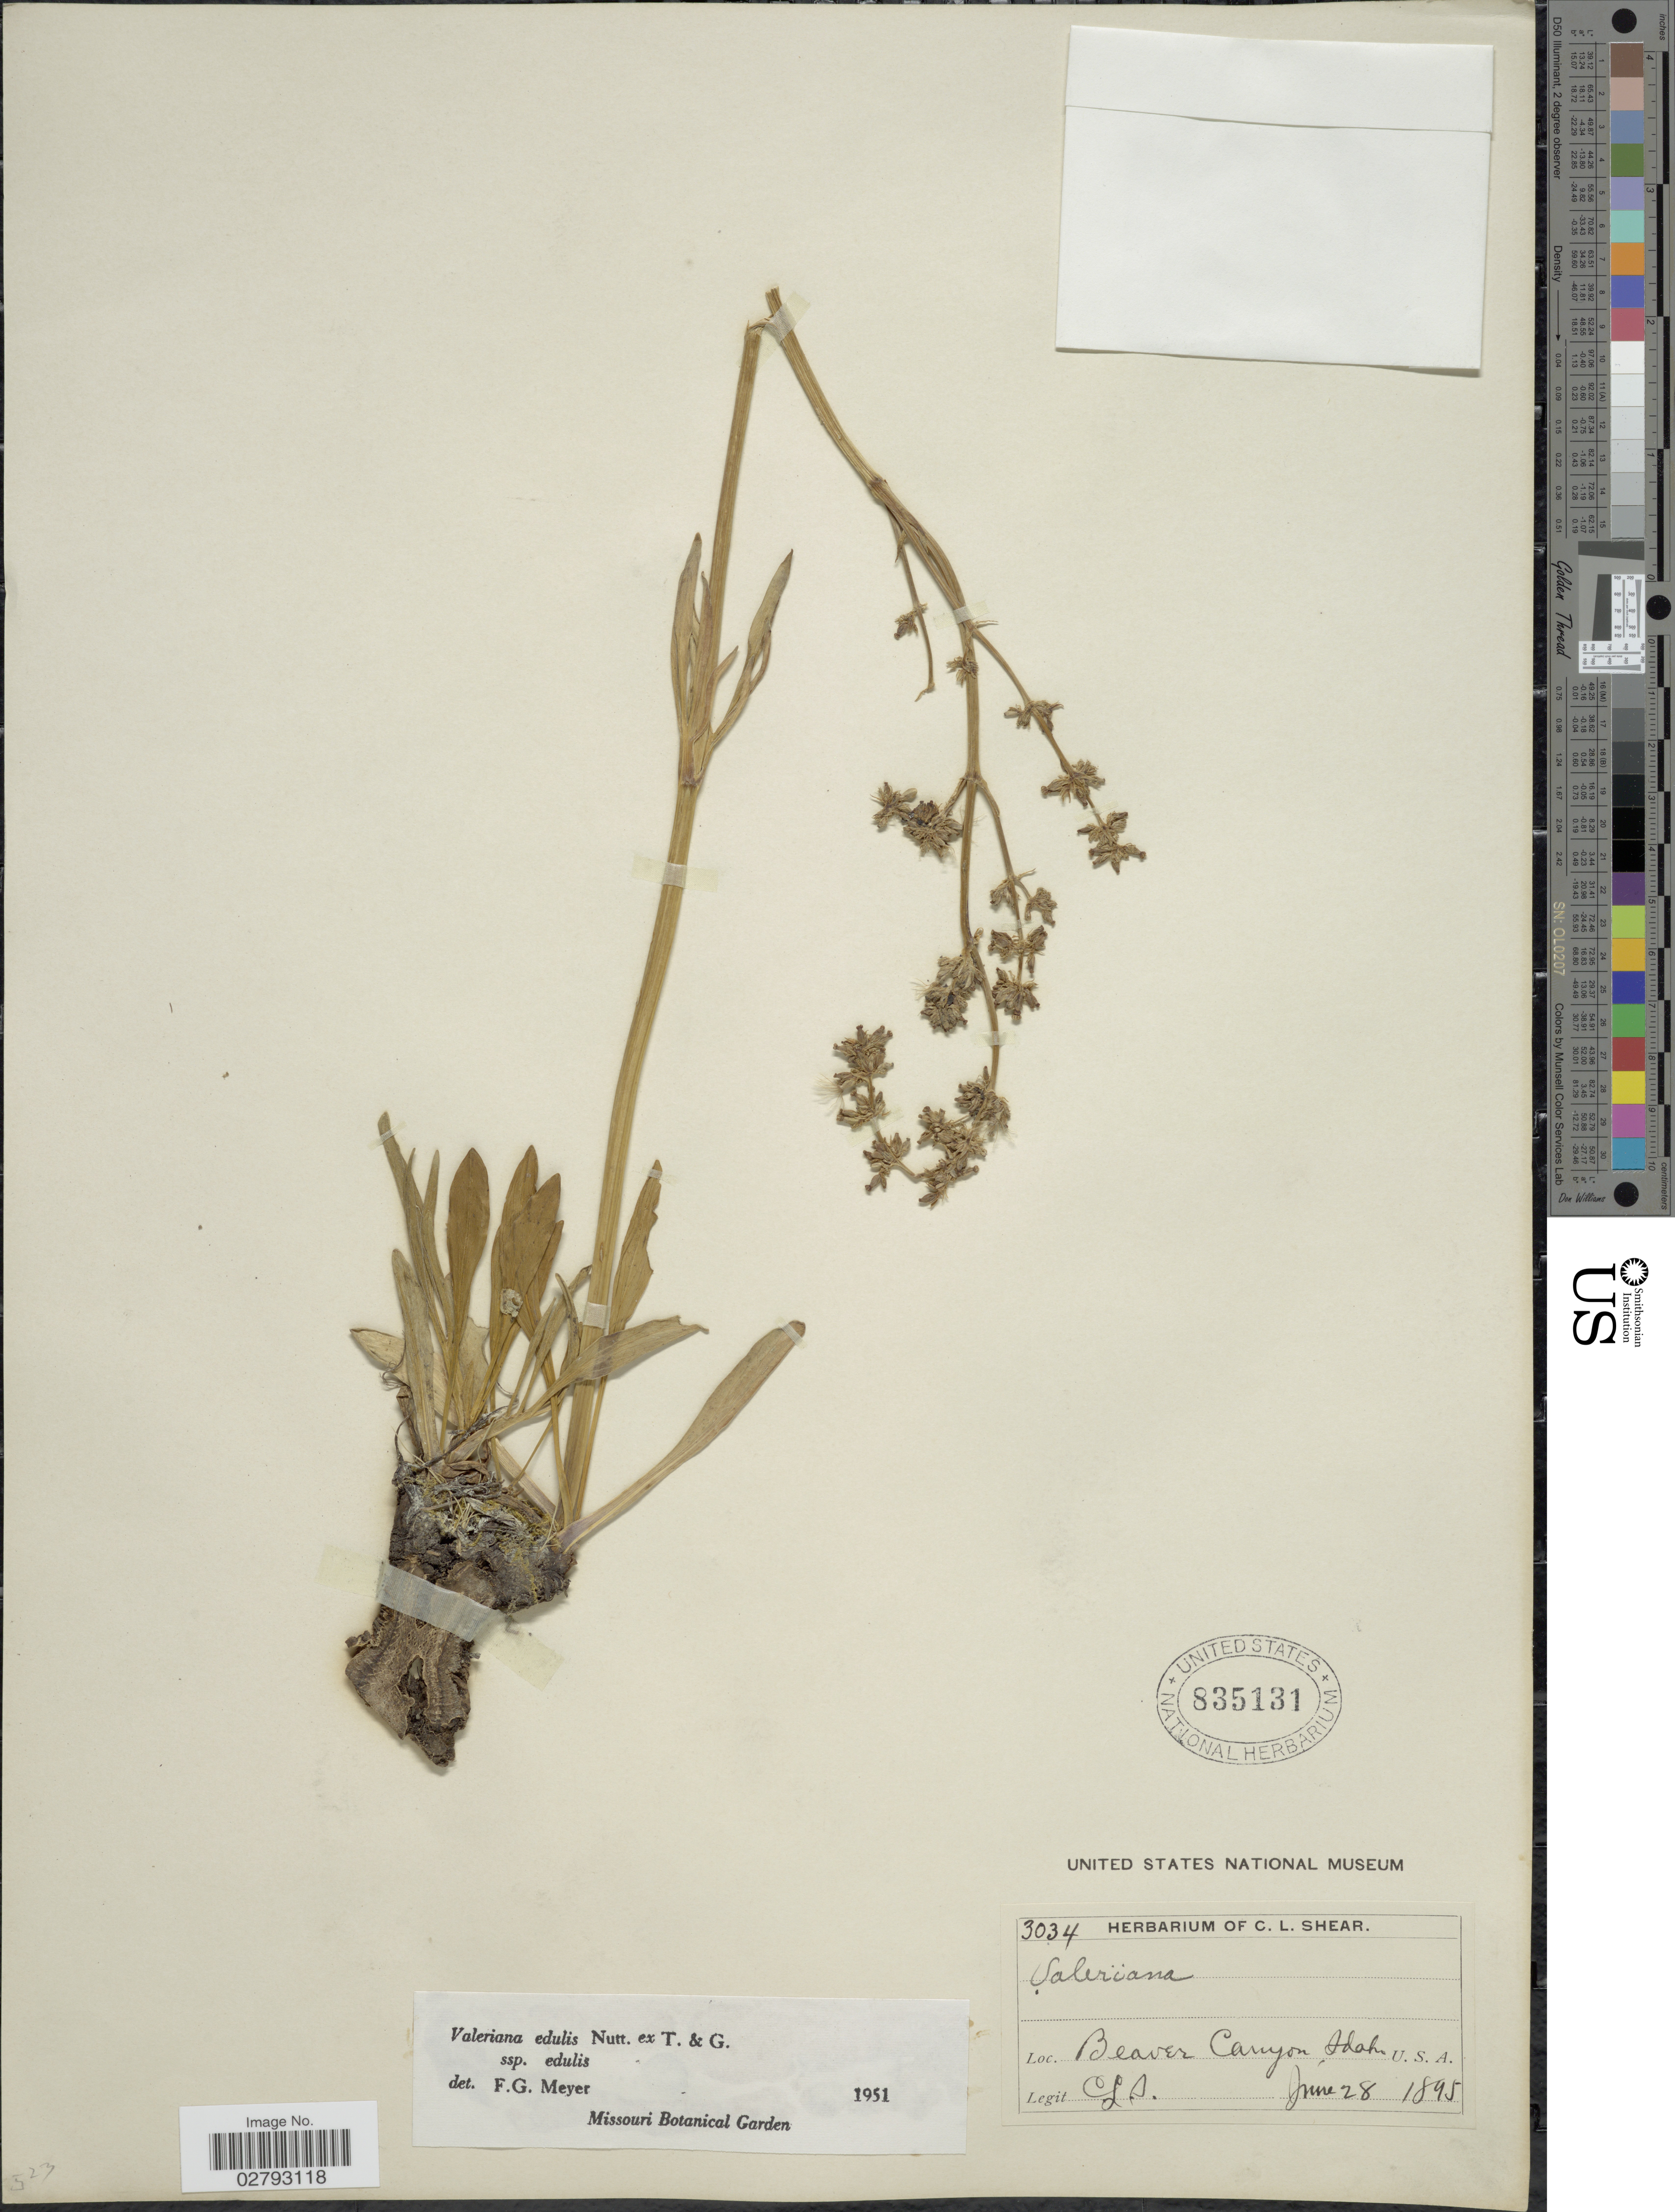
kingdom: Plantae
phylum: Tracheophyta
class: Magnoliopsida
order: Dipsacales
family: Caprifoliaceae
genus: Valeriana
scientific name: Valeriana edulis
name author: Nutt.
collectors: C. L. Shear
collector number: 3034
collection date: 1895-06-28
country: United States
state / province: Idaho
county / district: Nez Perce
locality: Beaver Canyon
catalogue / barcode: US 835131